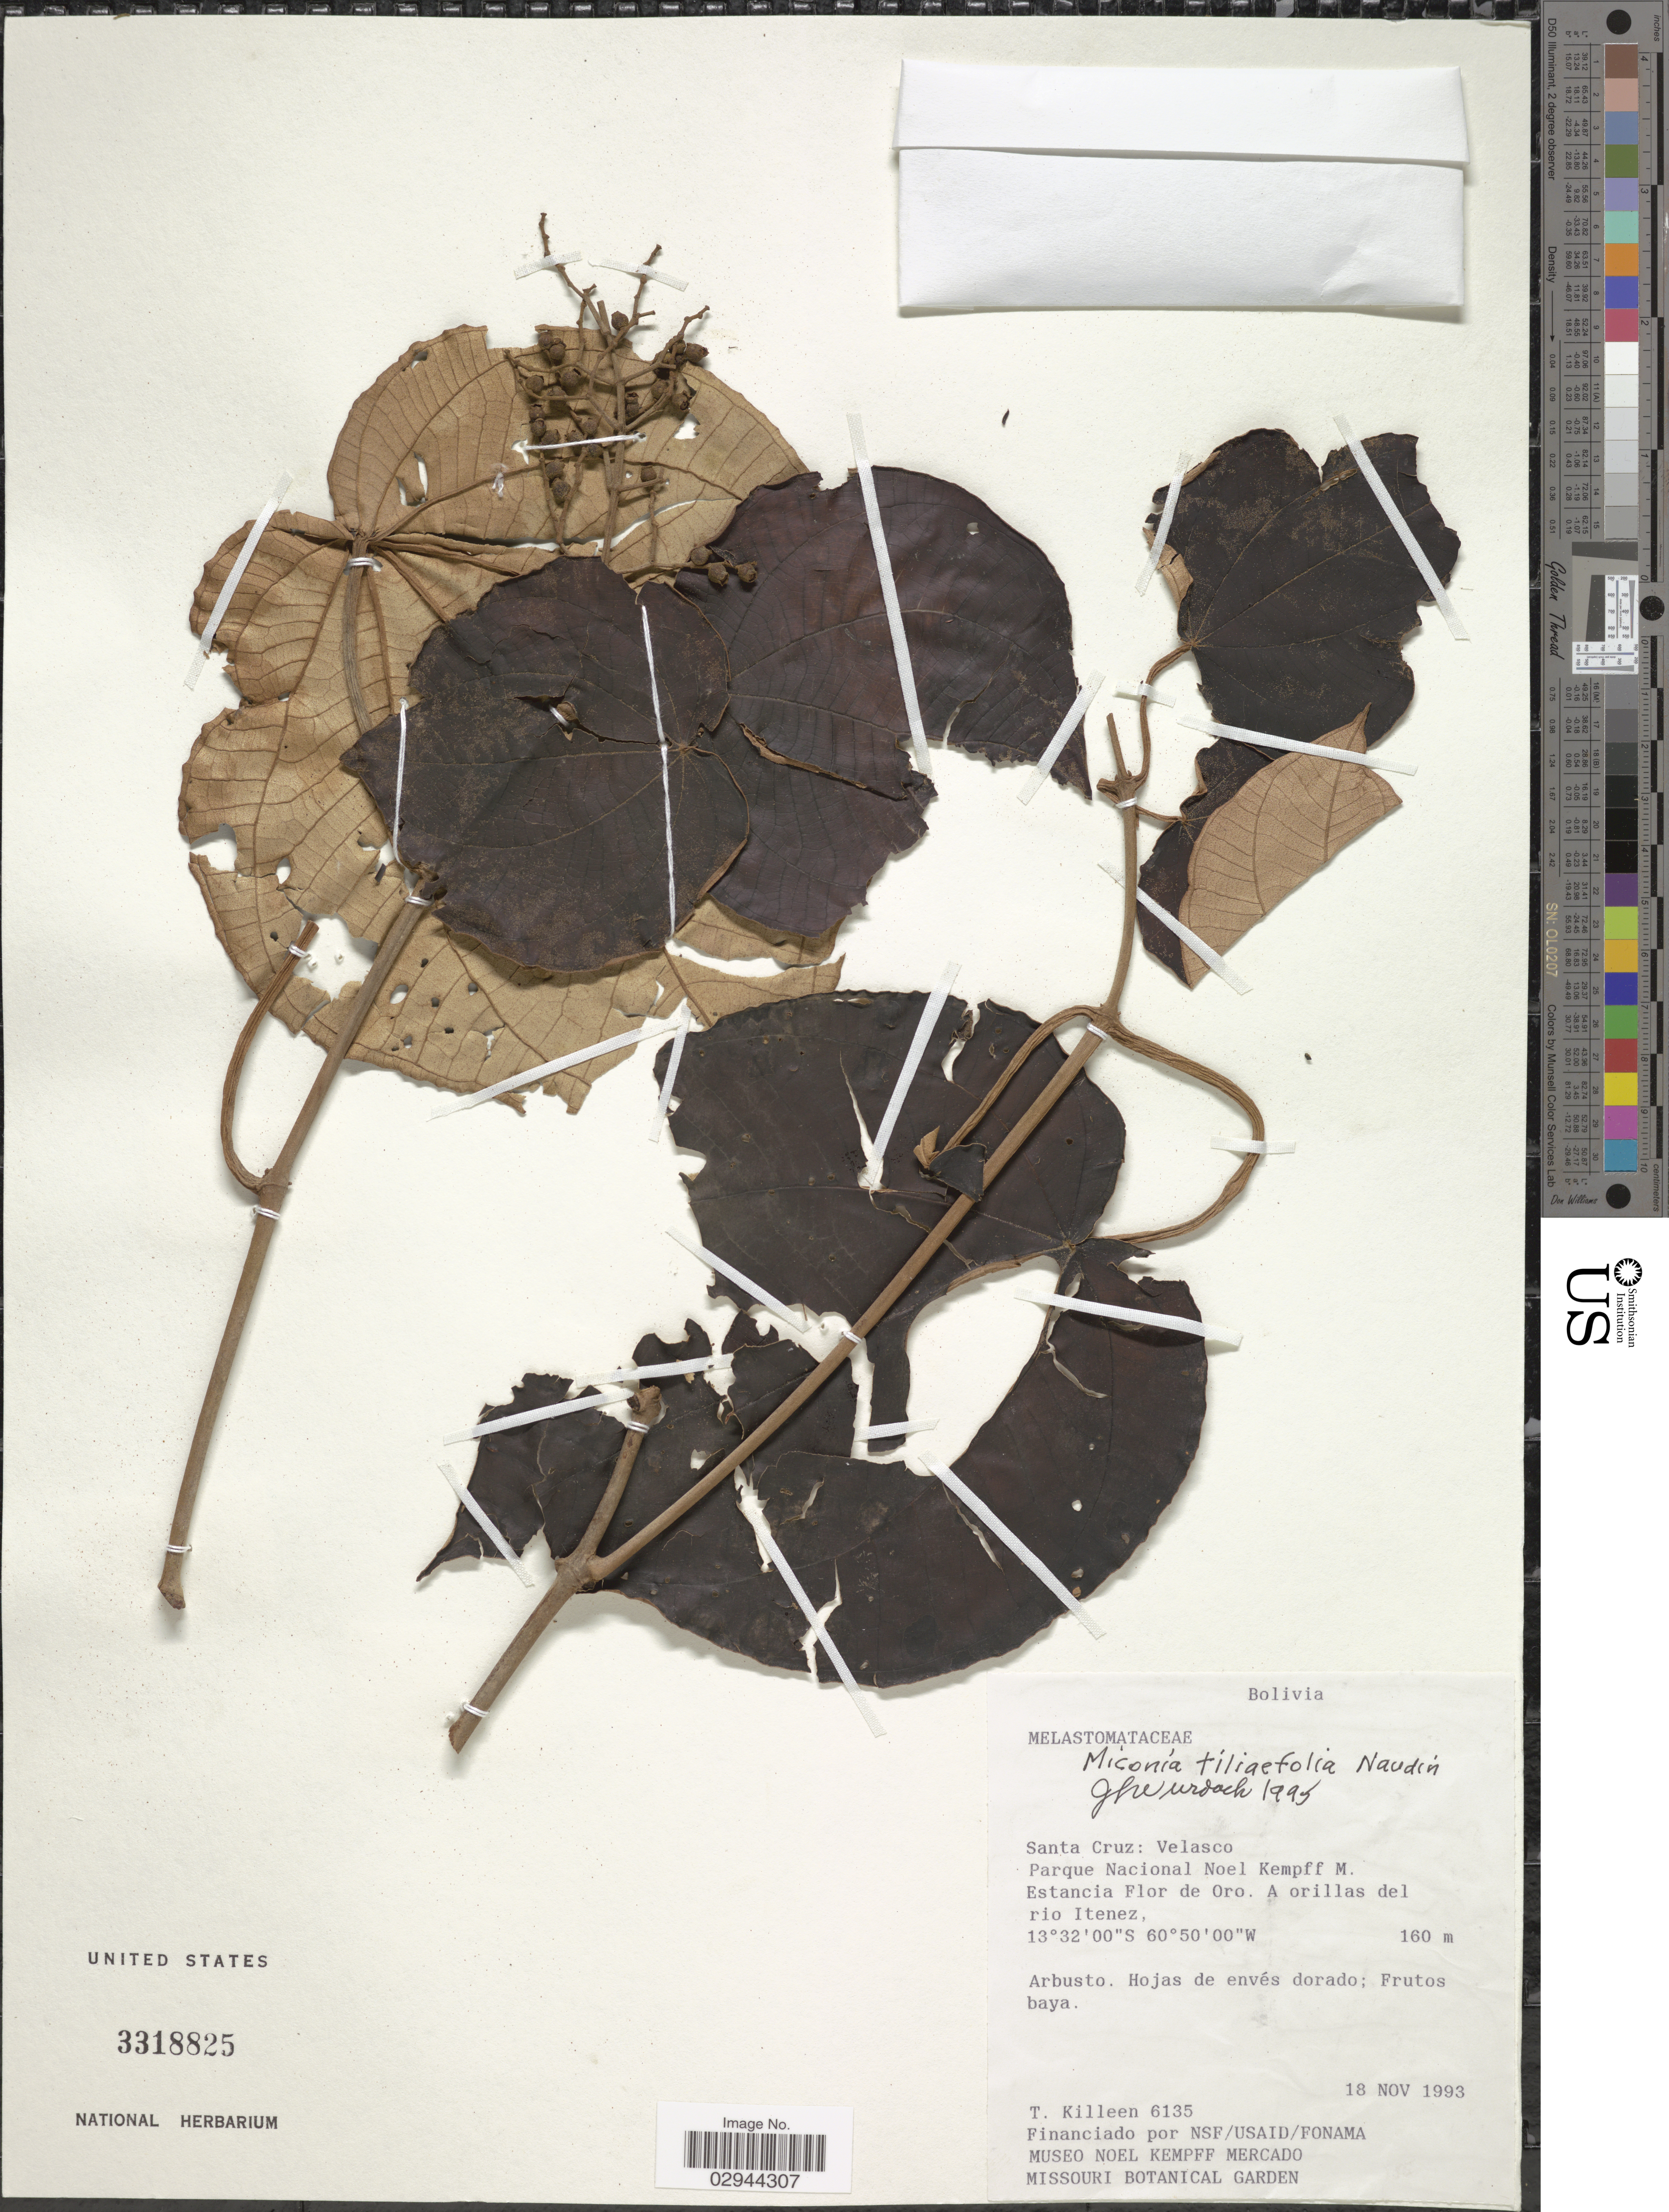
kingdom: Plantae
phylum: Tracheophyta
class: Magnoliopsida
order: Myrtales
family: Melastomataceae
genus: Miconia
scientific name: Miconia tiliifolia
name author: Naudin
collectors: T. J. Killeen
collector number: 6135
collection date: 1993-11-18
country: Bolivia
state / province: Santa Cruz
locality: Velasco, Parque Nacional Noel Kempff M., Estancia Flor de Oro, A orillas del rio Itenez.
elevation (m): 160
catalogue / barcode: US 3318825